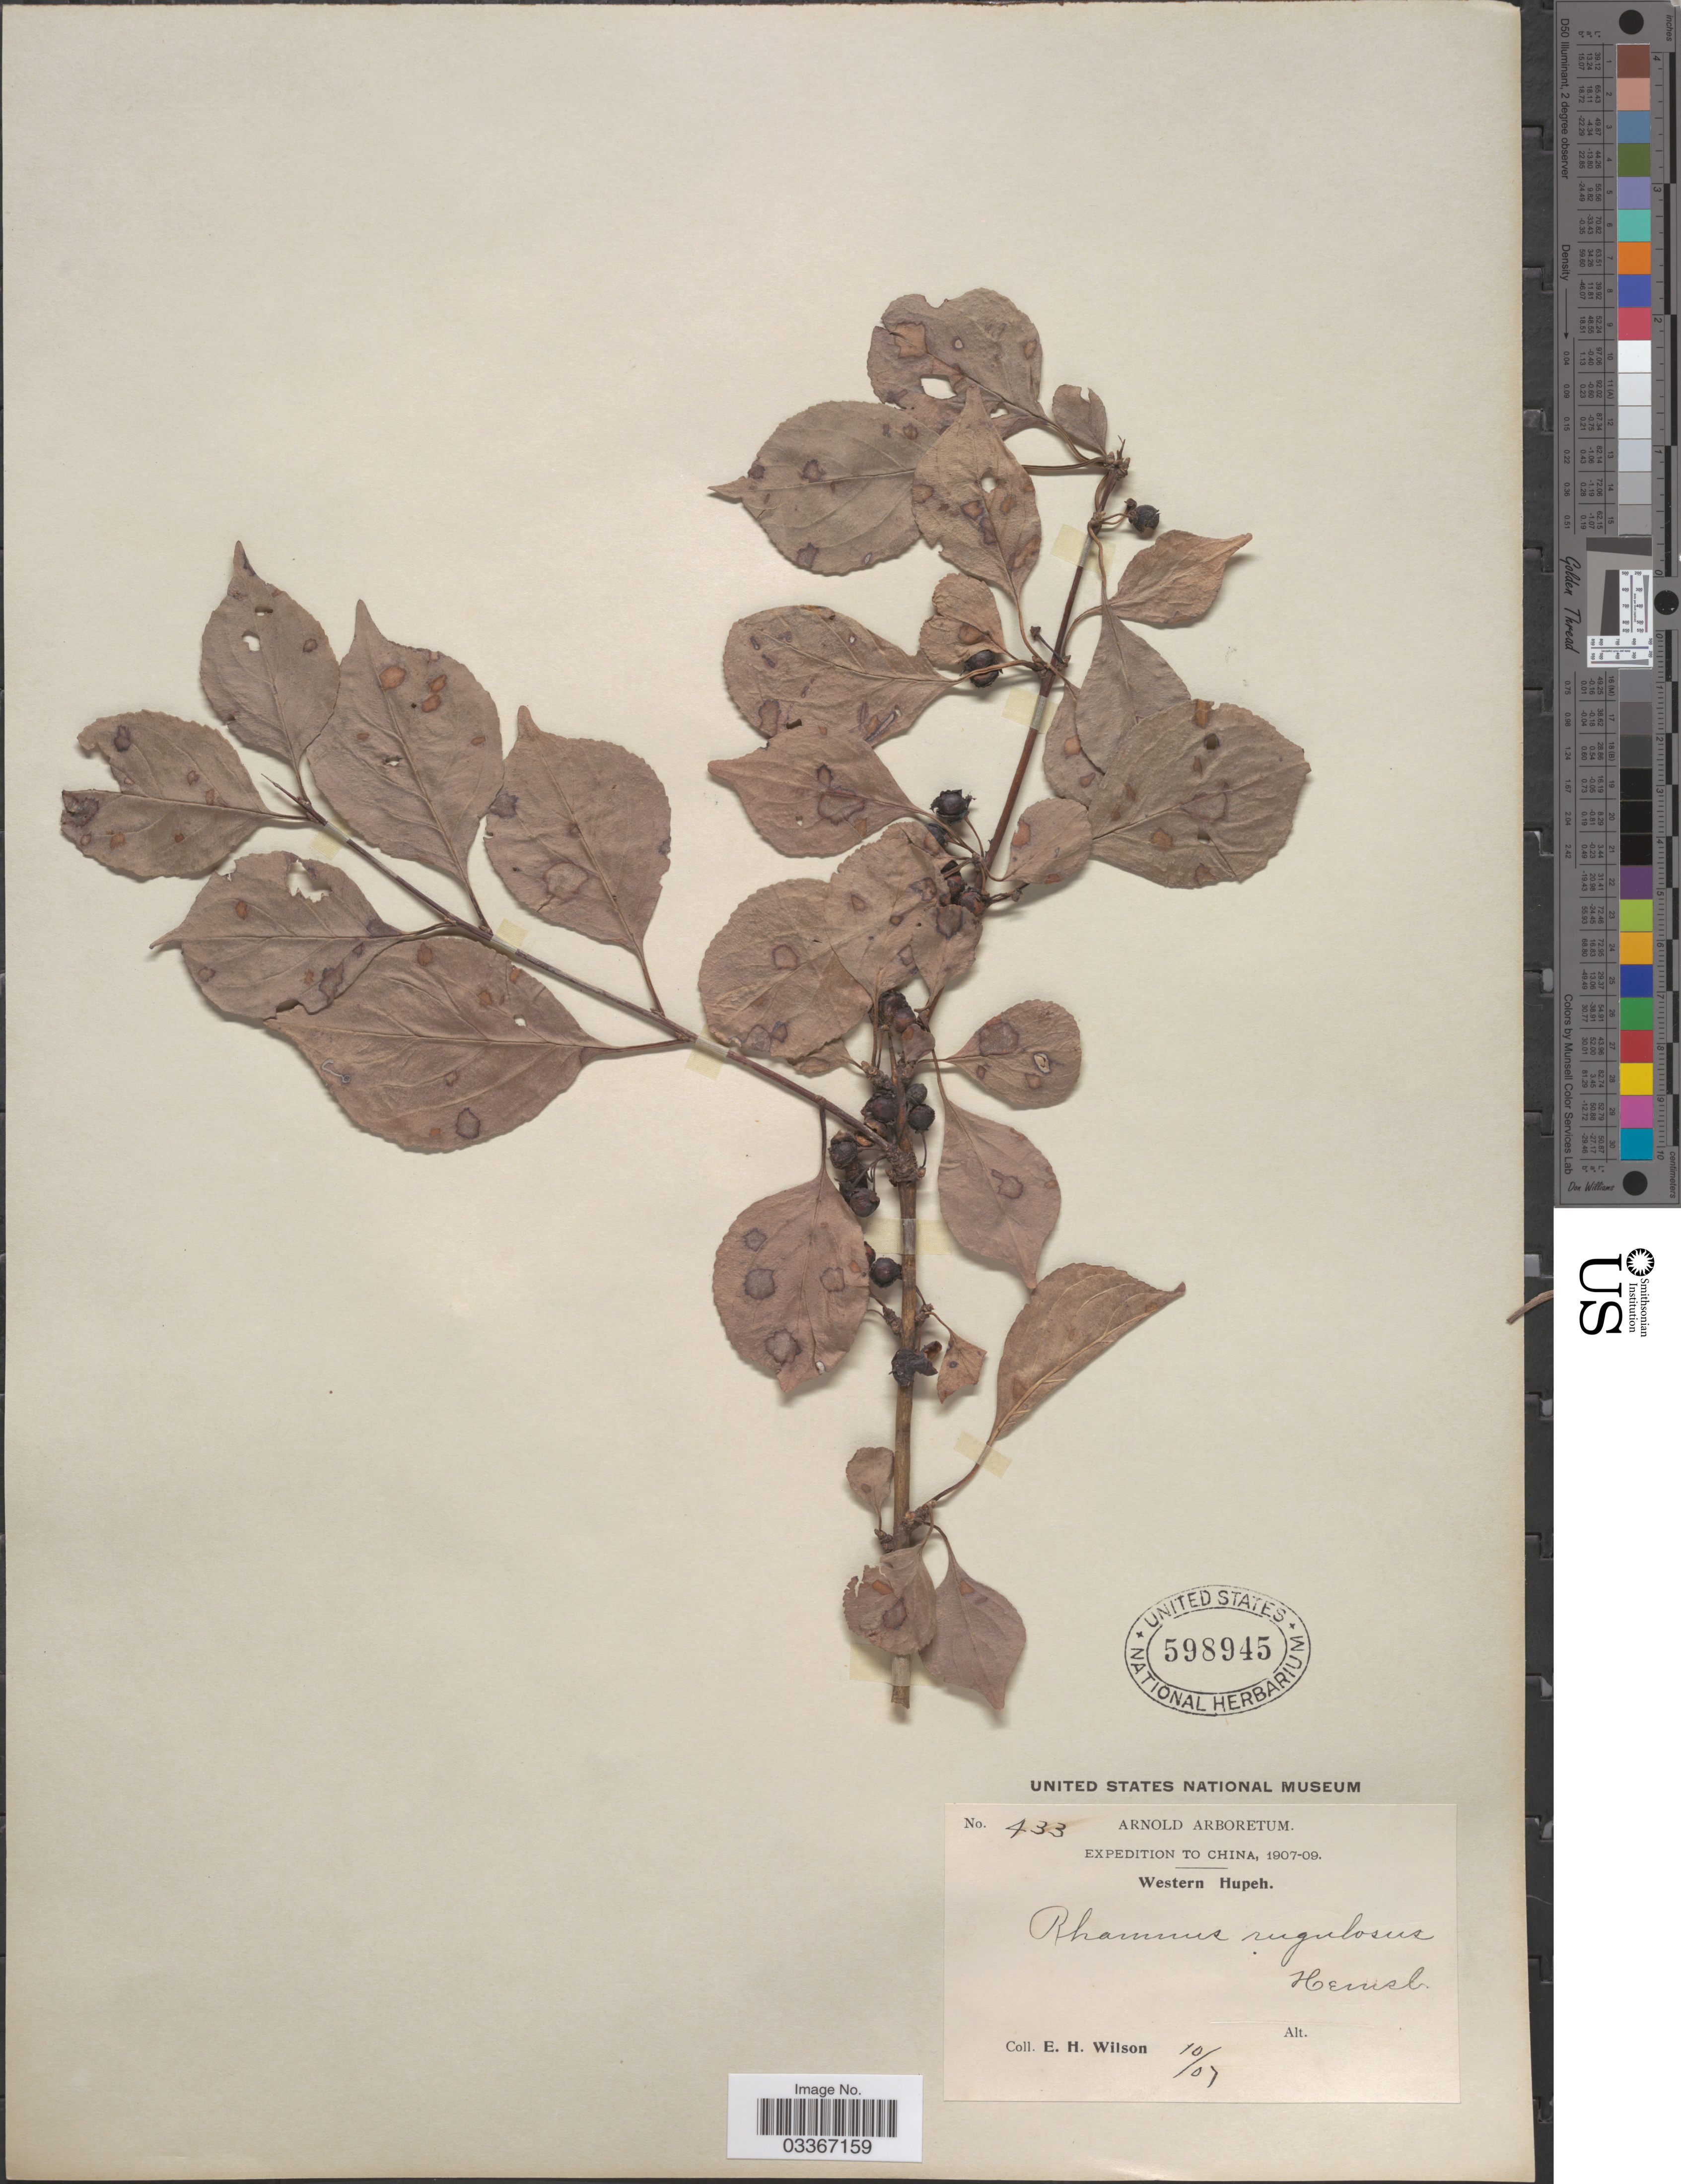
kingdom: Plantae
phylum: Tracheophyta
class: Magnoliopsida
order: Rosales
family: Rhamnaceae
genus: Rhamnus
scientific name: Rhamnus rugulosa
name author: Hemsl.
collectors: E. Wilson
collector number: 433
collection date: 1907-10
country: China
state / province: Hubei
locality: Western Hupeh.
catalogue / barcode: US 598945